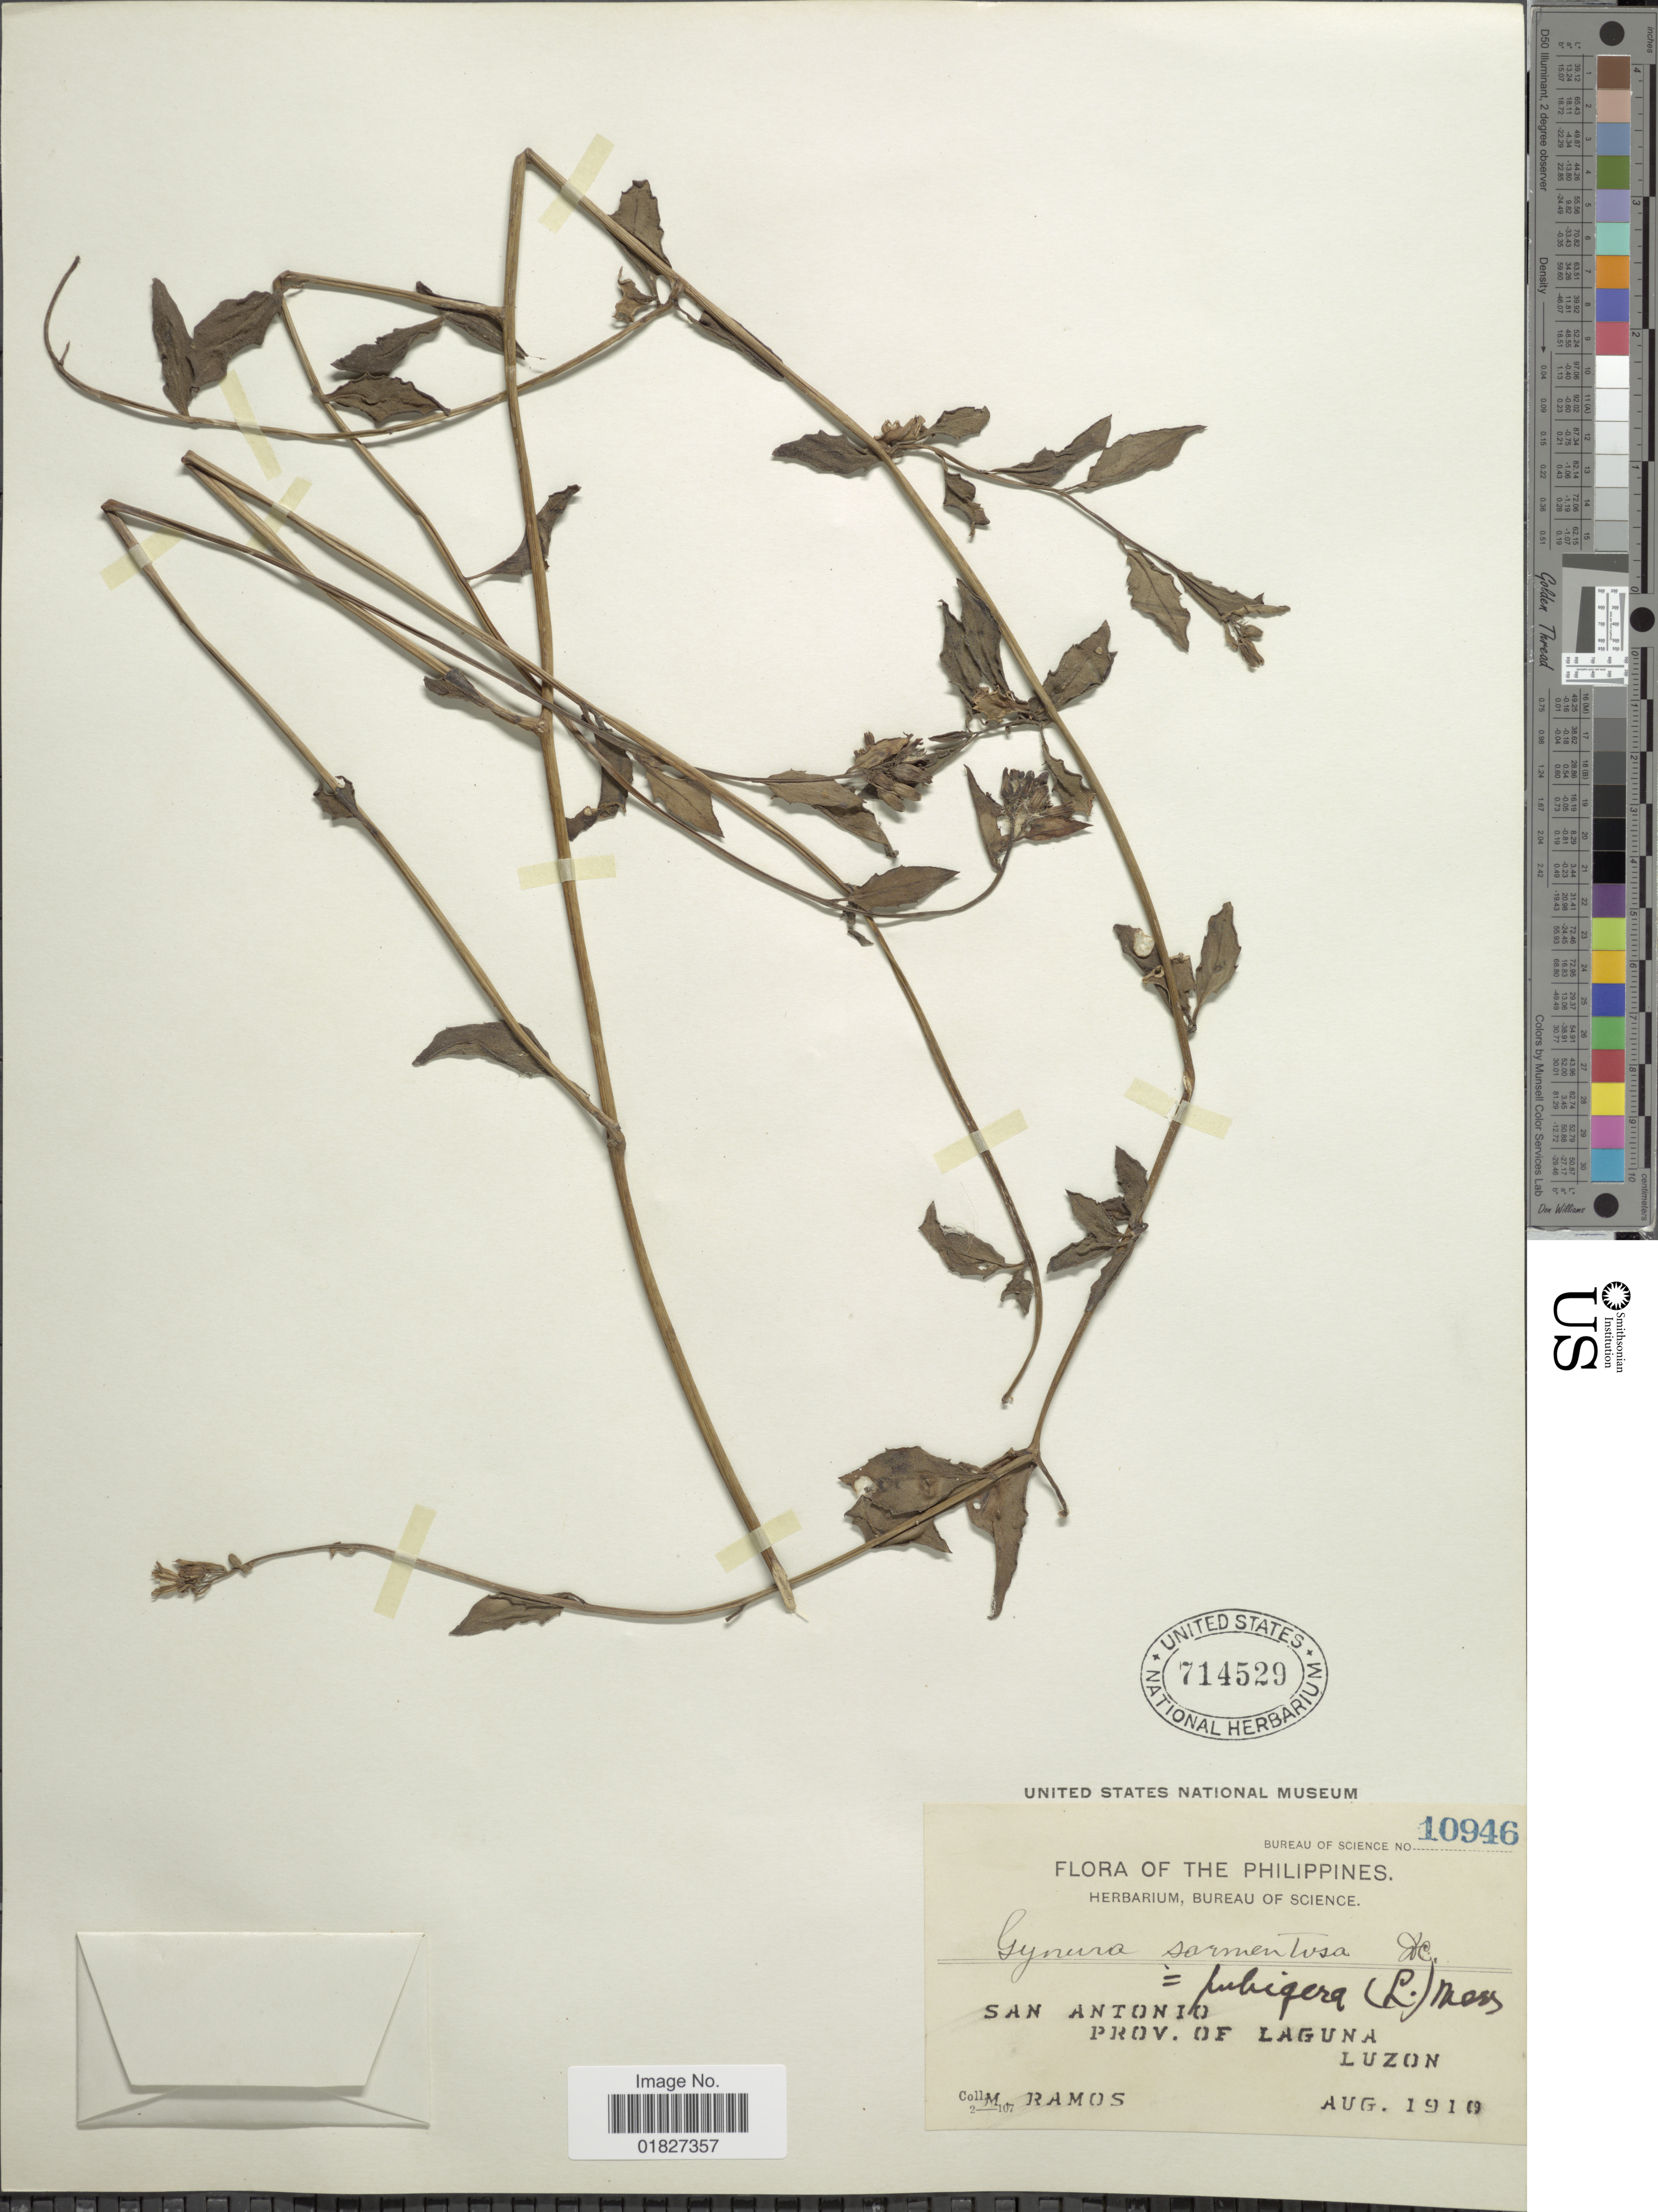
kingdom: Plantae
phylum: Tracheophyta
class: Magnoliopsida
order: Asterales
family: Asteraceae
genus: Gynura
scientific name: Gynura procumbens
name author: (Lour.) Merr.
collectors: M. Ramos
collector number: Bureau of Science 10946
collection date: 1910-08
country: Philippines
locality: San Antonio, Prov. of Laguna, Luzon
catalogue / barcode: US 714529